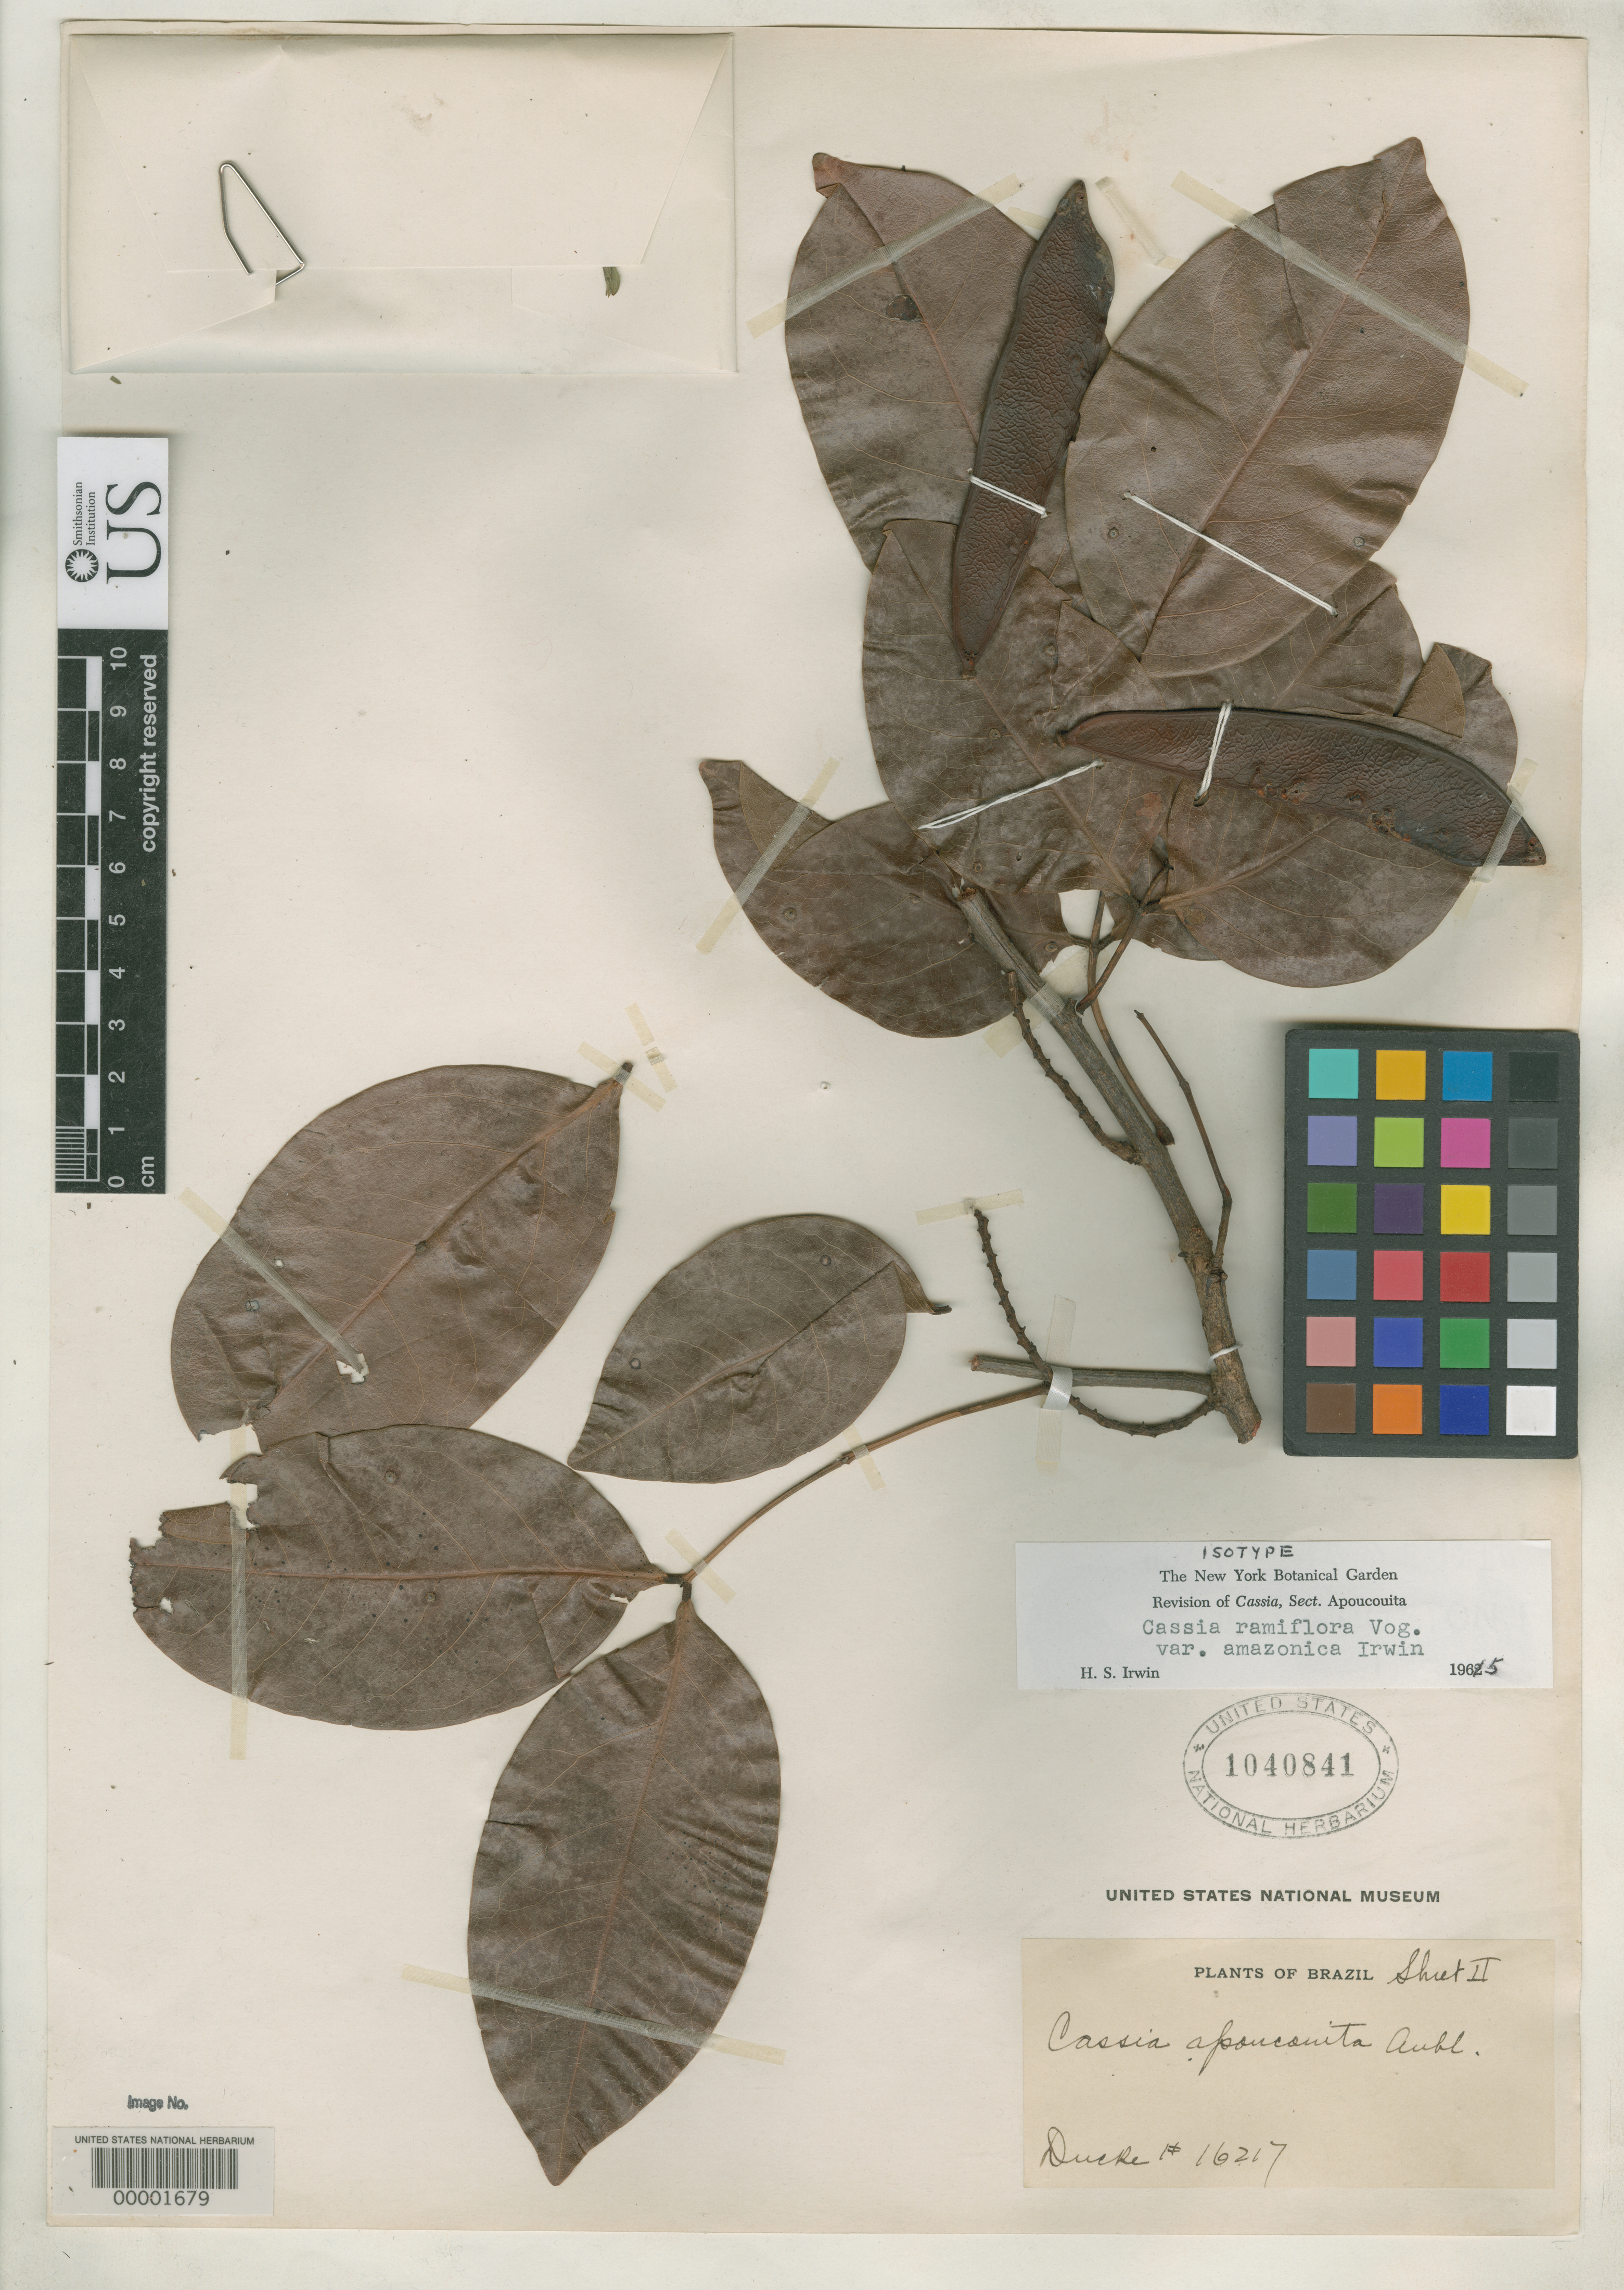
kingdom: Plantae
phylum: Tracheophyta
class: Magnoliopsida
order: Fabales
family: Fabaceae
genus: Cassia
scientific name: Cassia ramiflora var. amazonica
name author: H.S. Irwin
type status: Isotype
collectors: A. Ducke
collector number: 16217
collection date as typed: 11 Jul 1916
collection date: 1916-07-11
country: Brazil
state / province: Pará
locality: Rio Tocantins, Itaboca.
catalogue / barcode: US 1040840